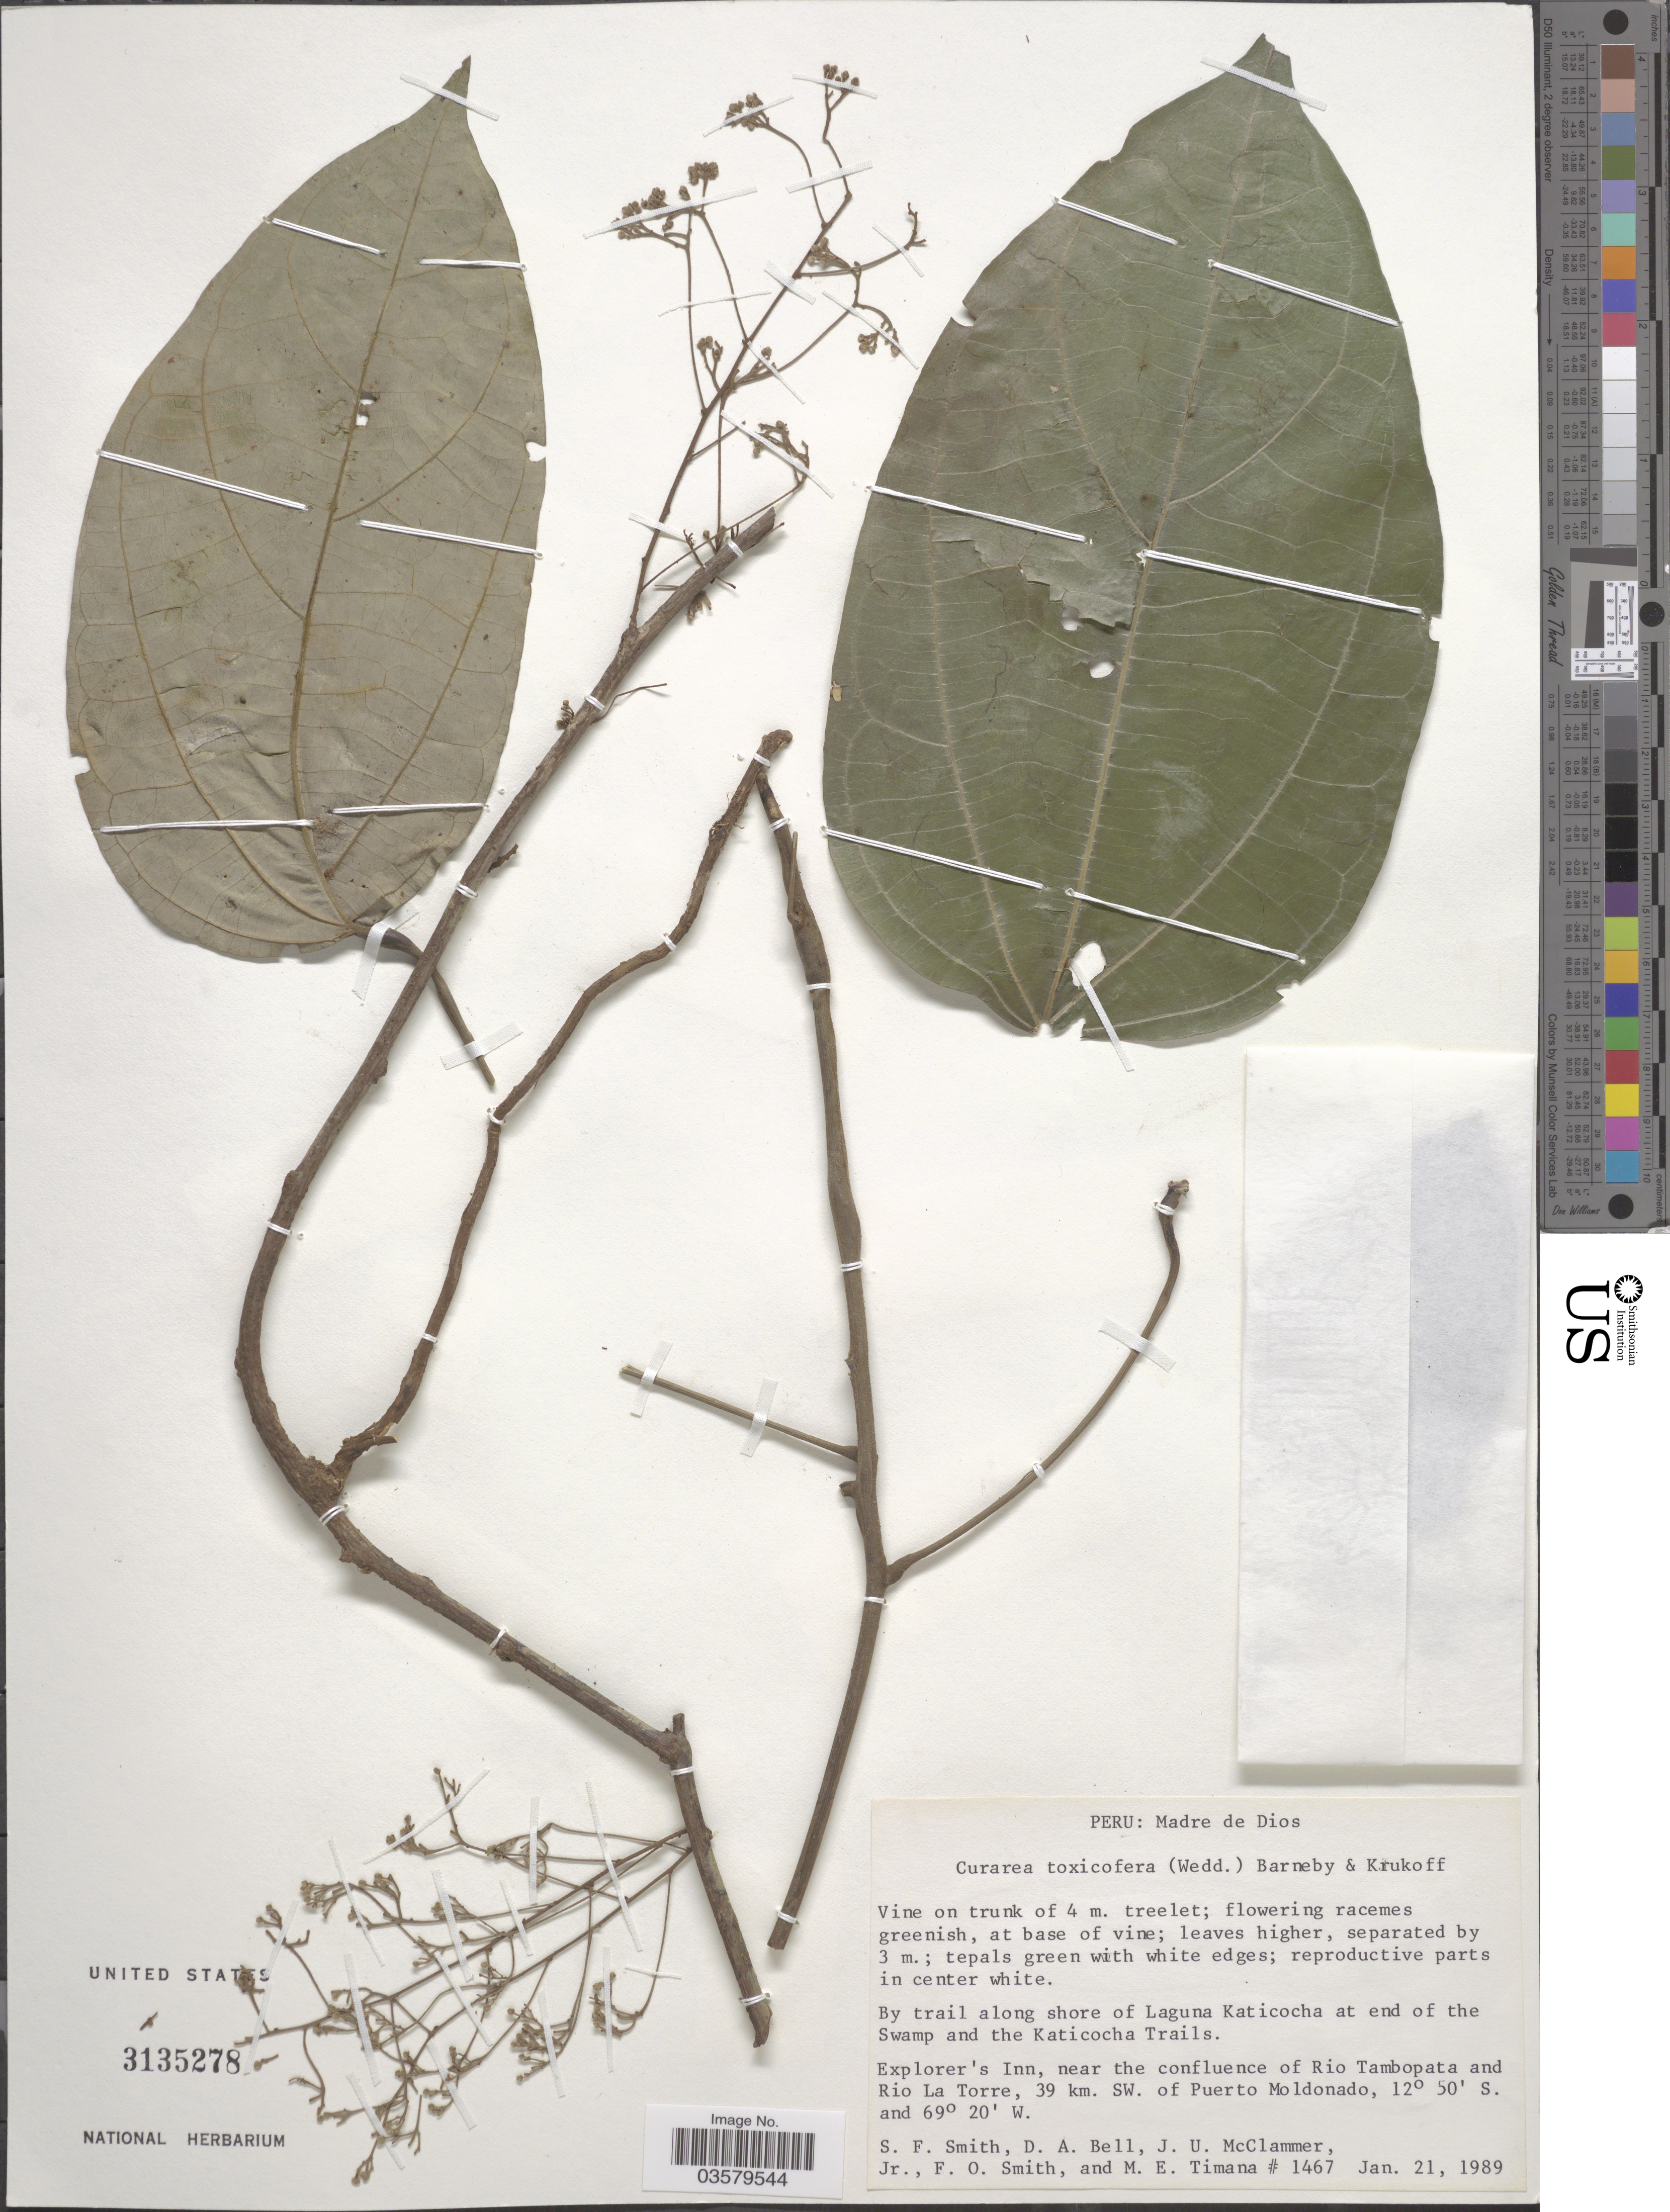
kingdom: Plantae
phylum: Tracheophyta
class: Magnoliopsida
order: Ranunculales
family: Menispermaceae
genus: Curarea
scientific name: Curarea toxicofera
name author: (Wedd.) Barneby & Krukoff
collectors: S.F. Smith, D. A. Bell, J. McClammer Jr. & F. Smith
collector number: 1467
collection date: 1989-01-21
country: Peru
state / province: Madre de Dios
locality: By trail along shore of Laguna Katicocha at end of the Swamp and the Katicocha Trails. Explorer's Inn, near the confluence of Rio Tambopata and Rio La Torre, 39 km. SW. of Puerto Moldonado.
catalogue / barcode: US 3135278